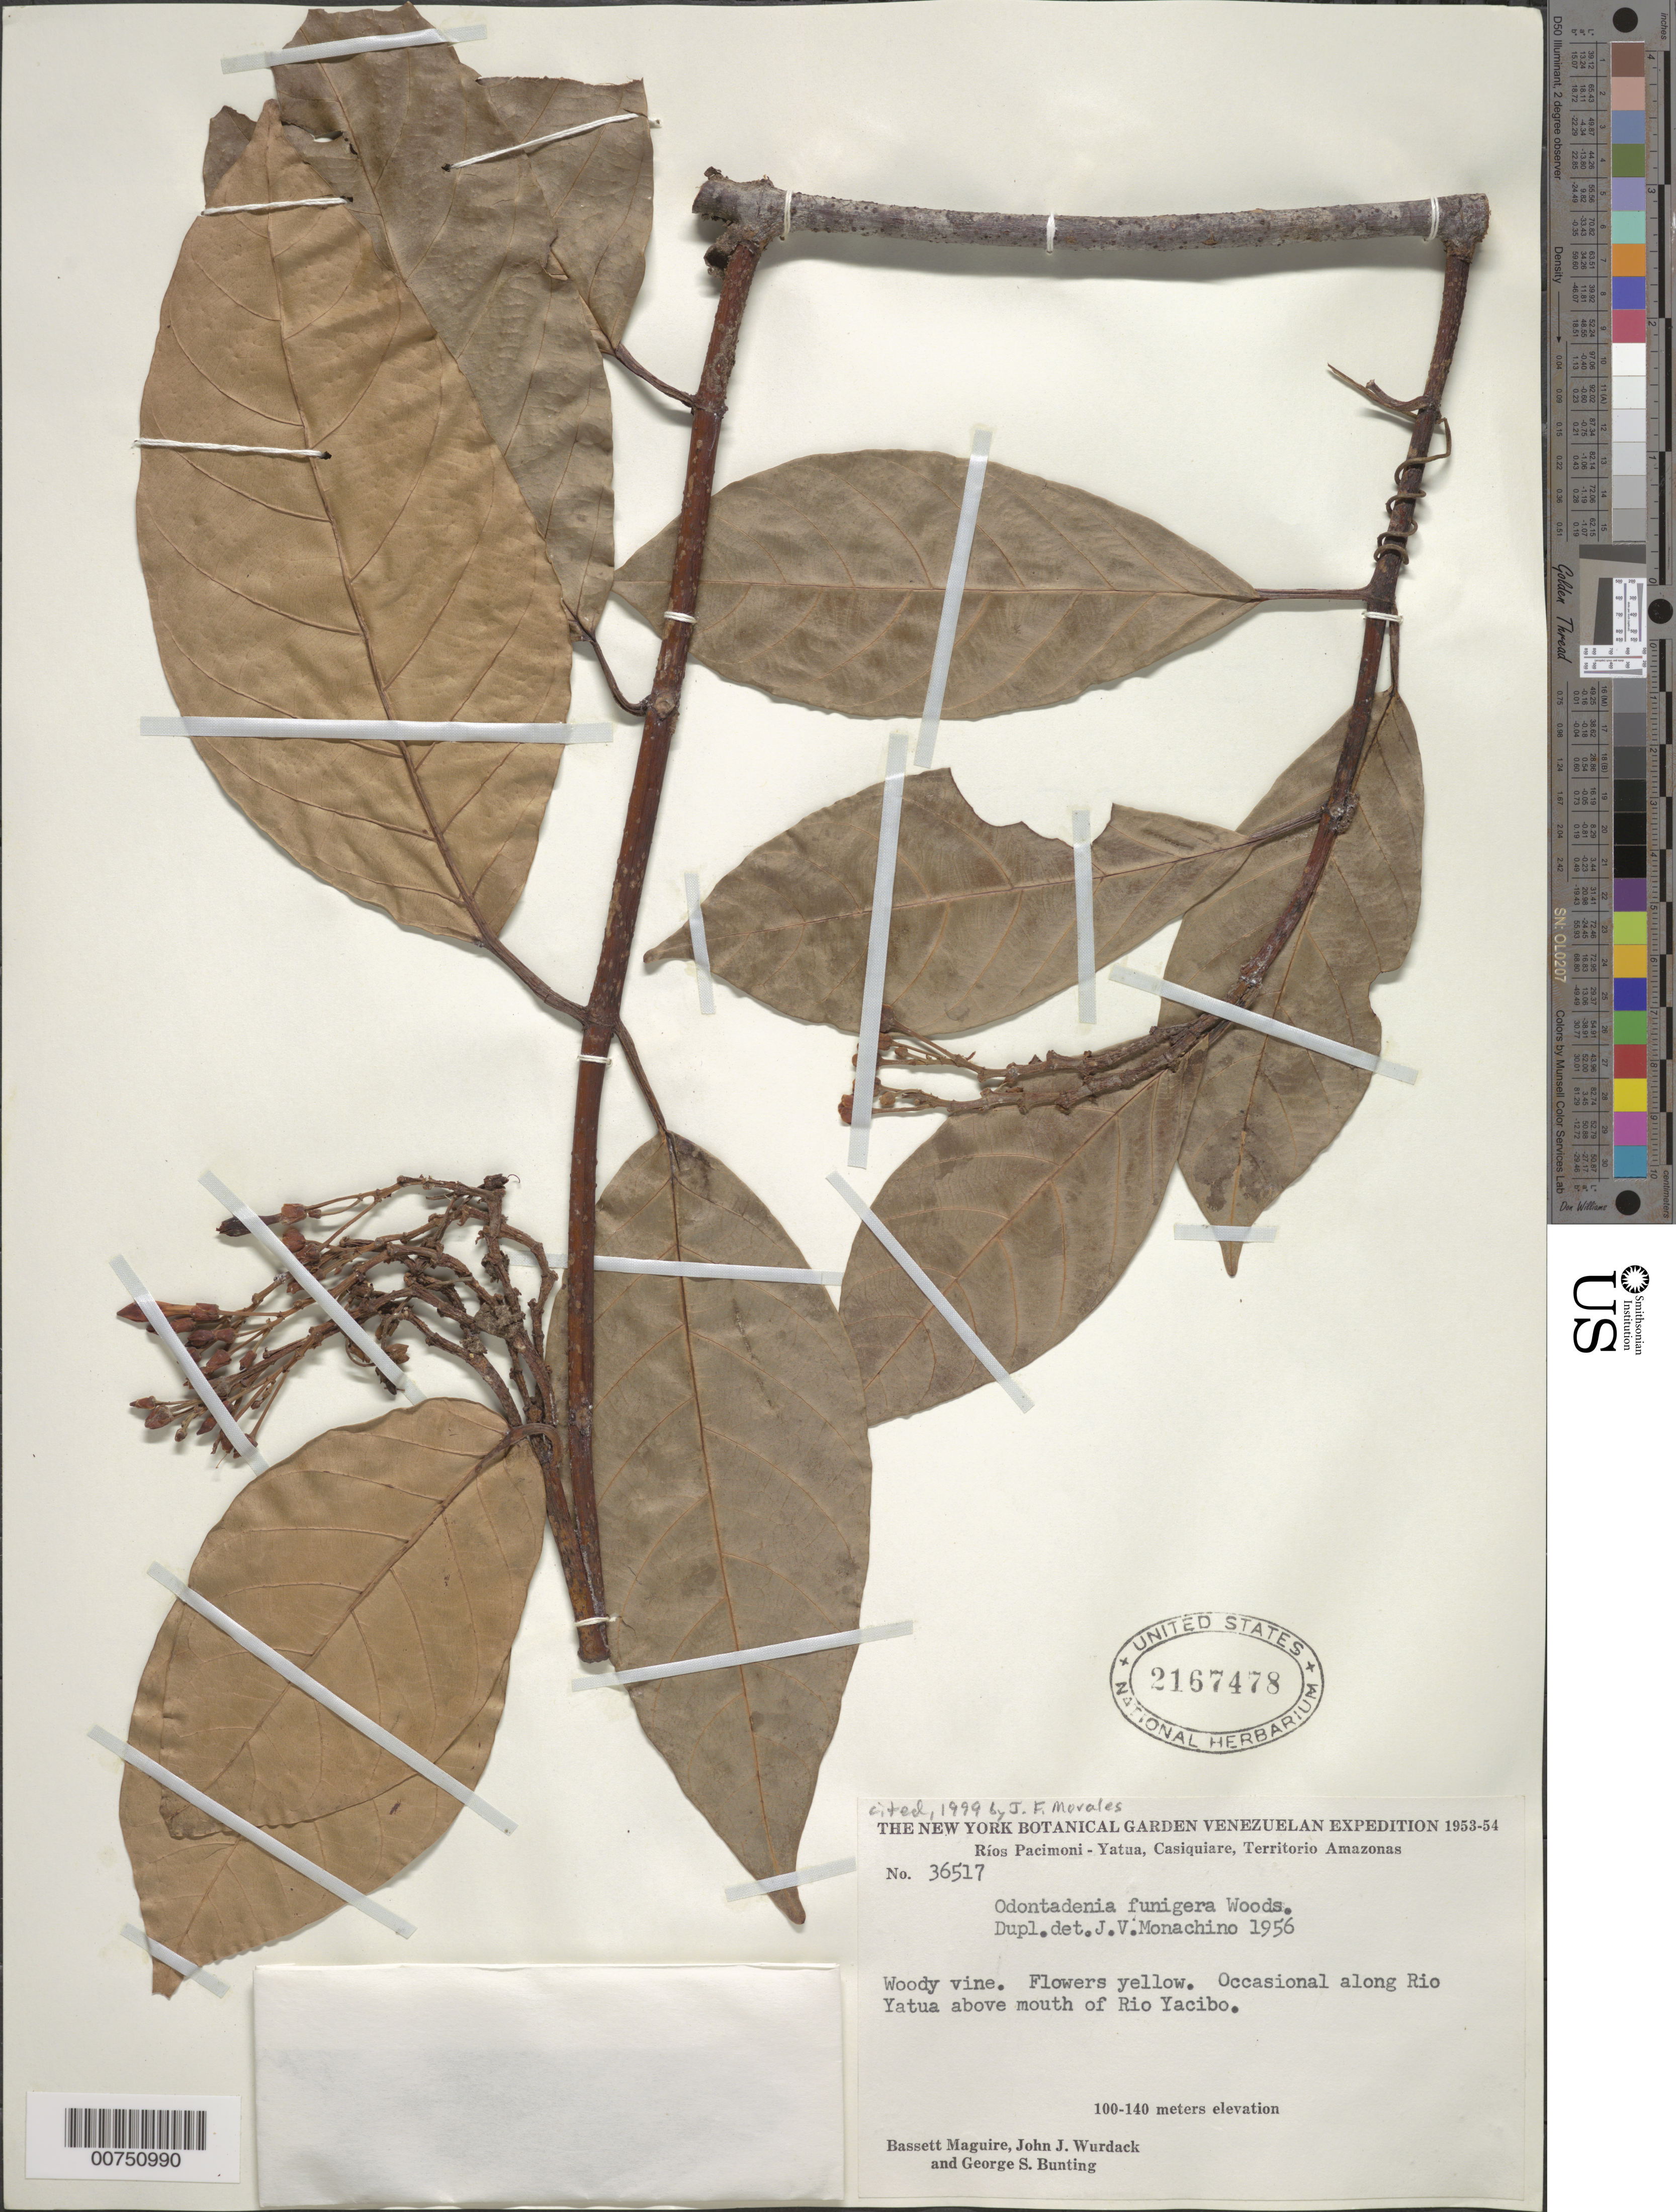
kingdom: Plantae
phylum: Tracheophyta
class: Magnoliopsida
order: Gentianales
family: Apocynaceae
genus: Odontadenia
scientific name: Odontadenia funigera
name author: Woodson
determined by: Morales, J. F.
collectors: B. Maguire, J. J. Wurdack & G. S. Bunting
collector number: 36517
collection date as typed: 4-Dec-53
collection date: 1953-12-04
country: Venezuela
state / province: Amazonas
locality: Casiquiare, Río Yacibo above mouth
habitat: Along river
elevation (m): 100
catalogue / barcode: US 2167478